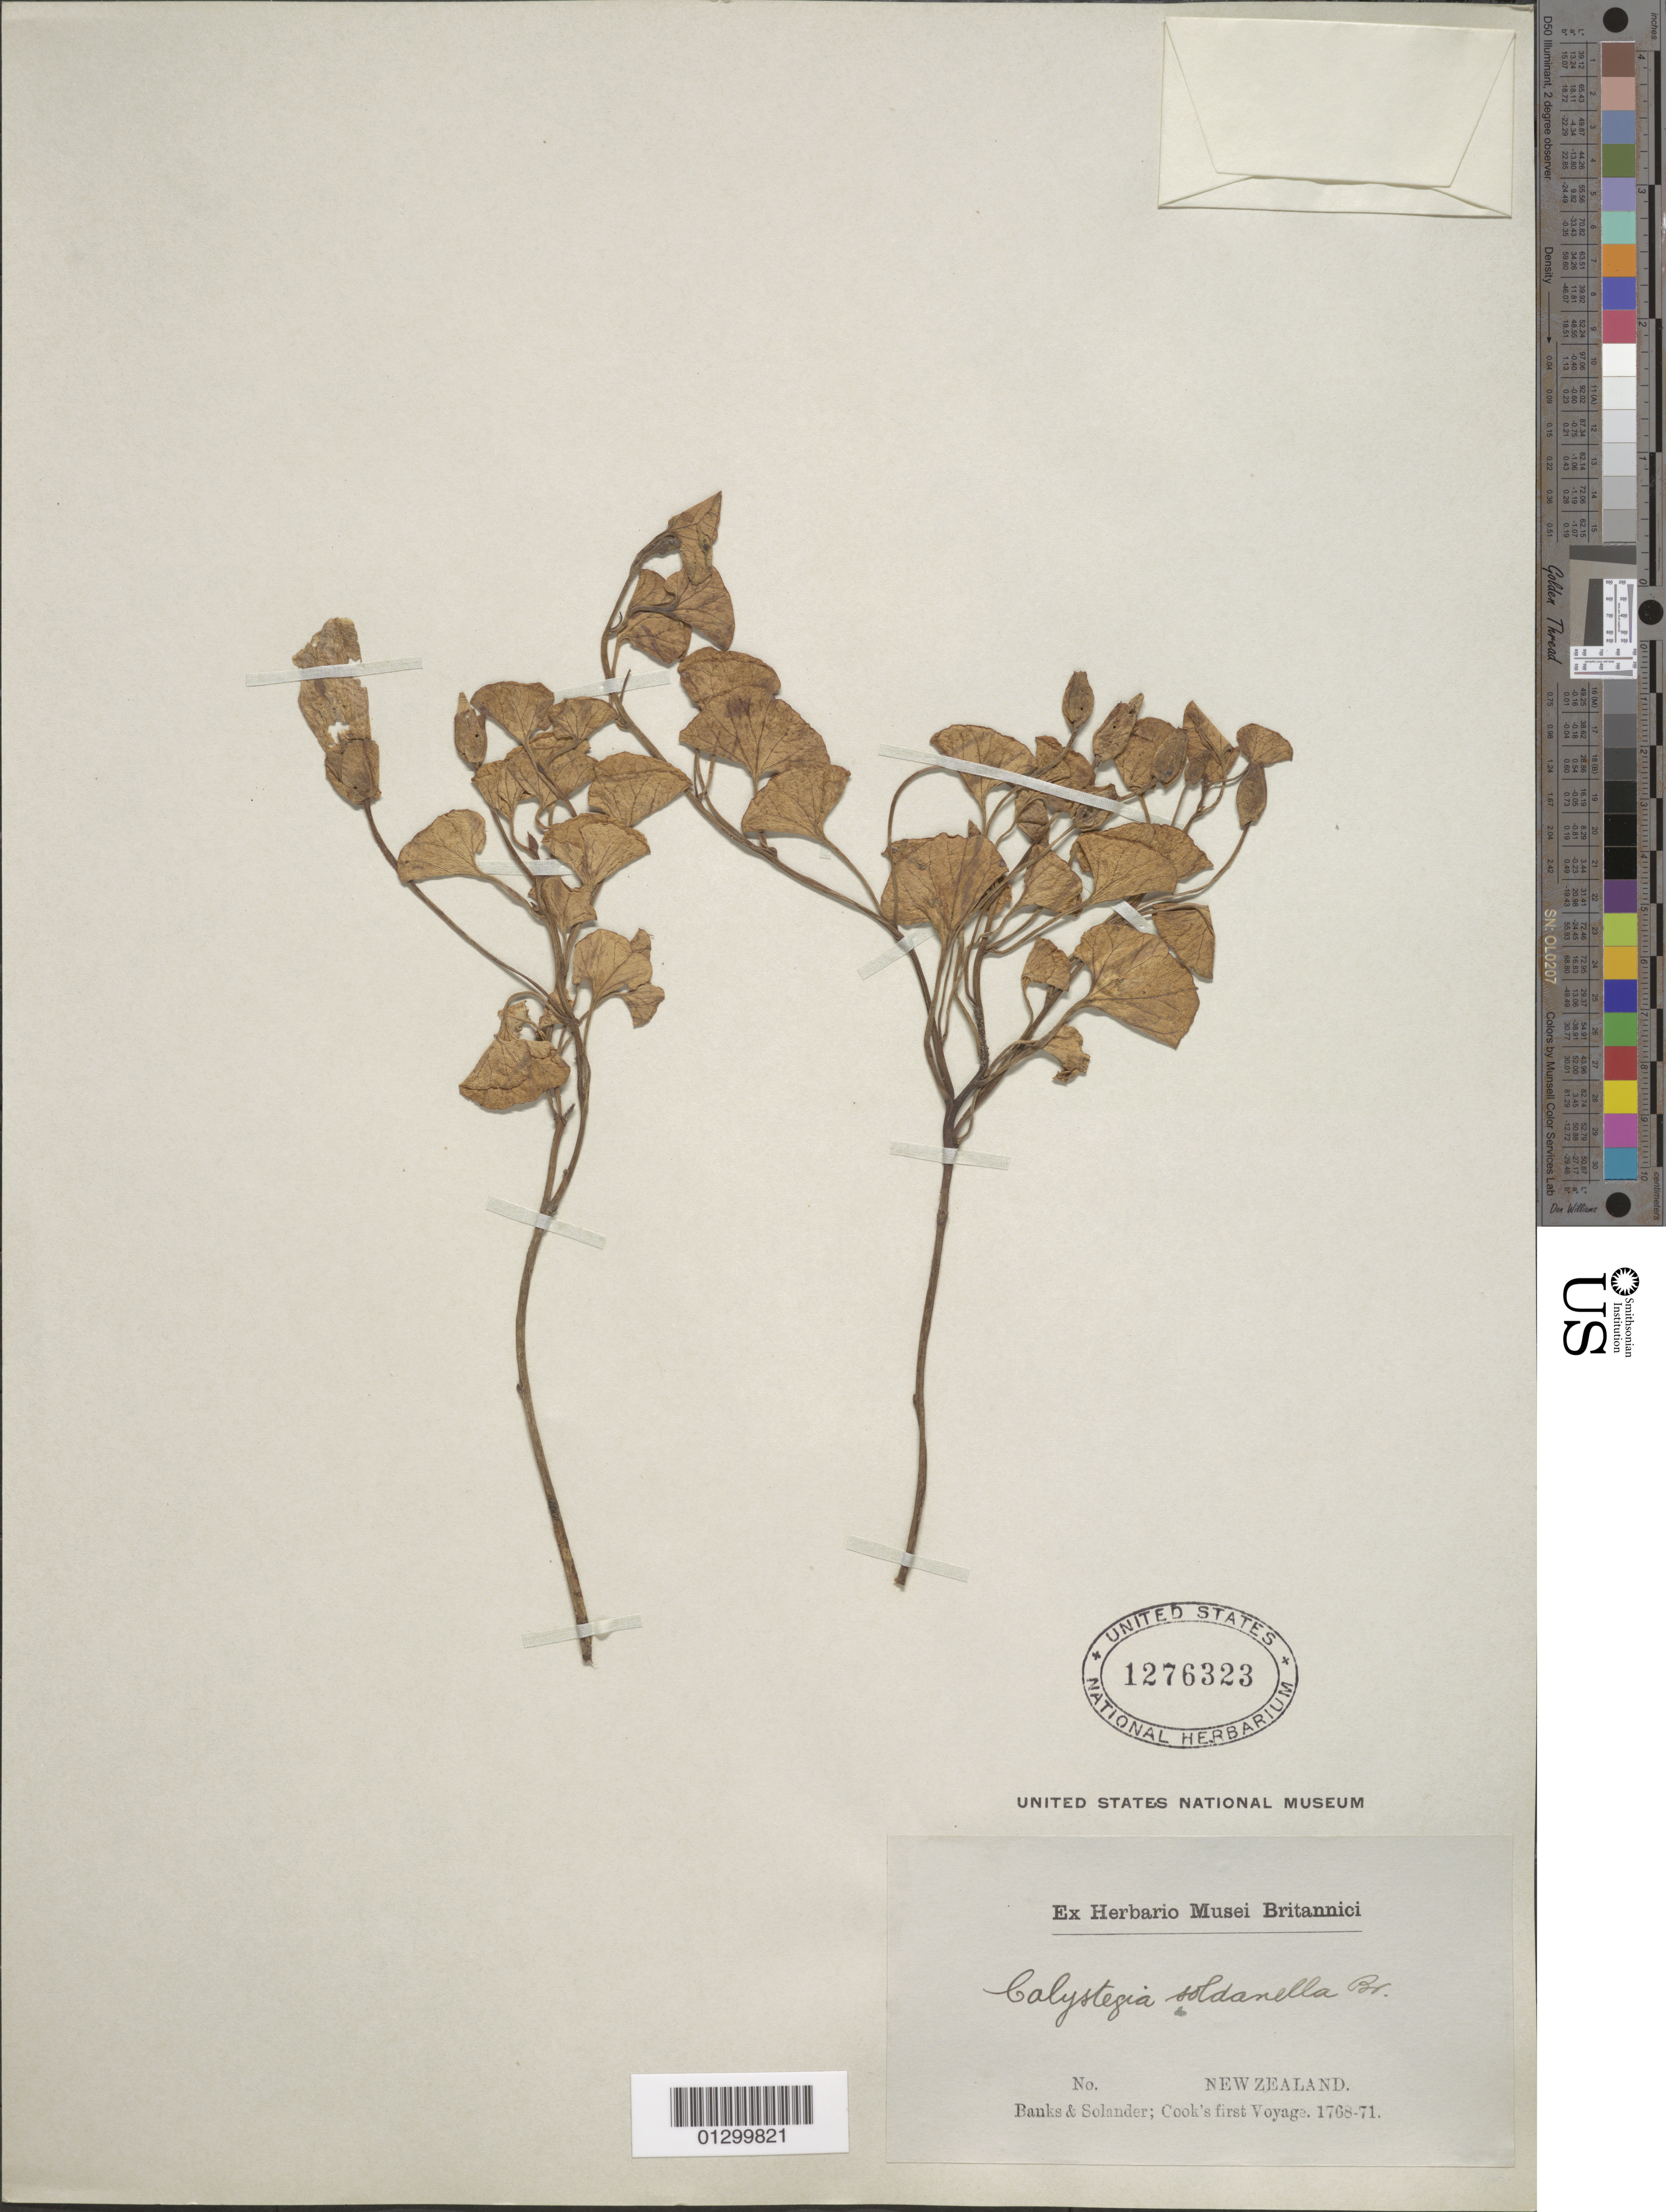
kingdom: Plantae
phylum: Tracheophyta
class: Magnoliopsida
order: Solanales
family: Convolvulaceae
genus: Calystegia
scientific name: Calystegia soldanella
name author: (L.) R. Br.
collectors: J. Banks & D. C. Solander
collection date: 1768/1771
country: New Zealand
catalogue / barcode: US 1276323